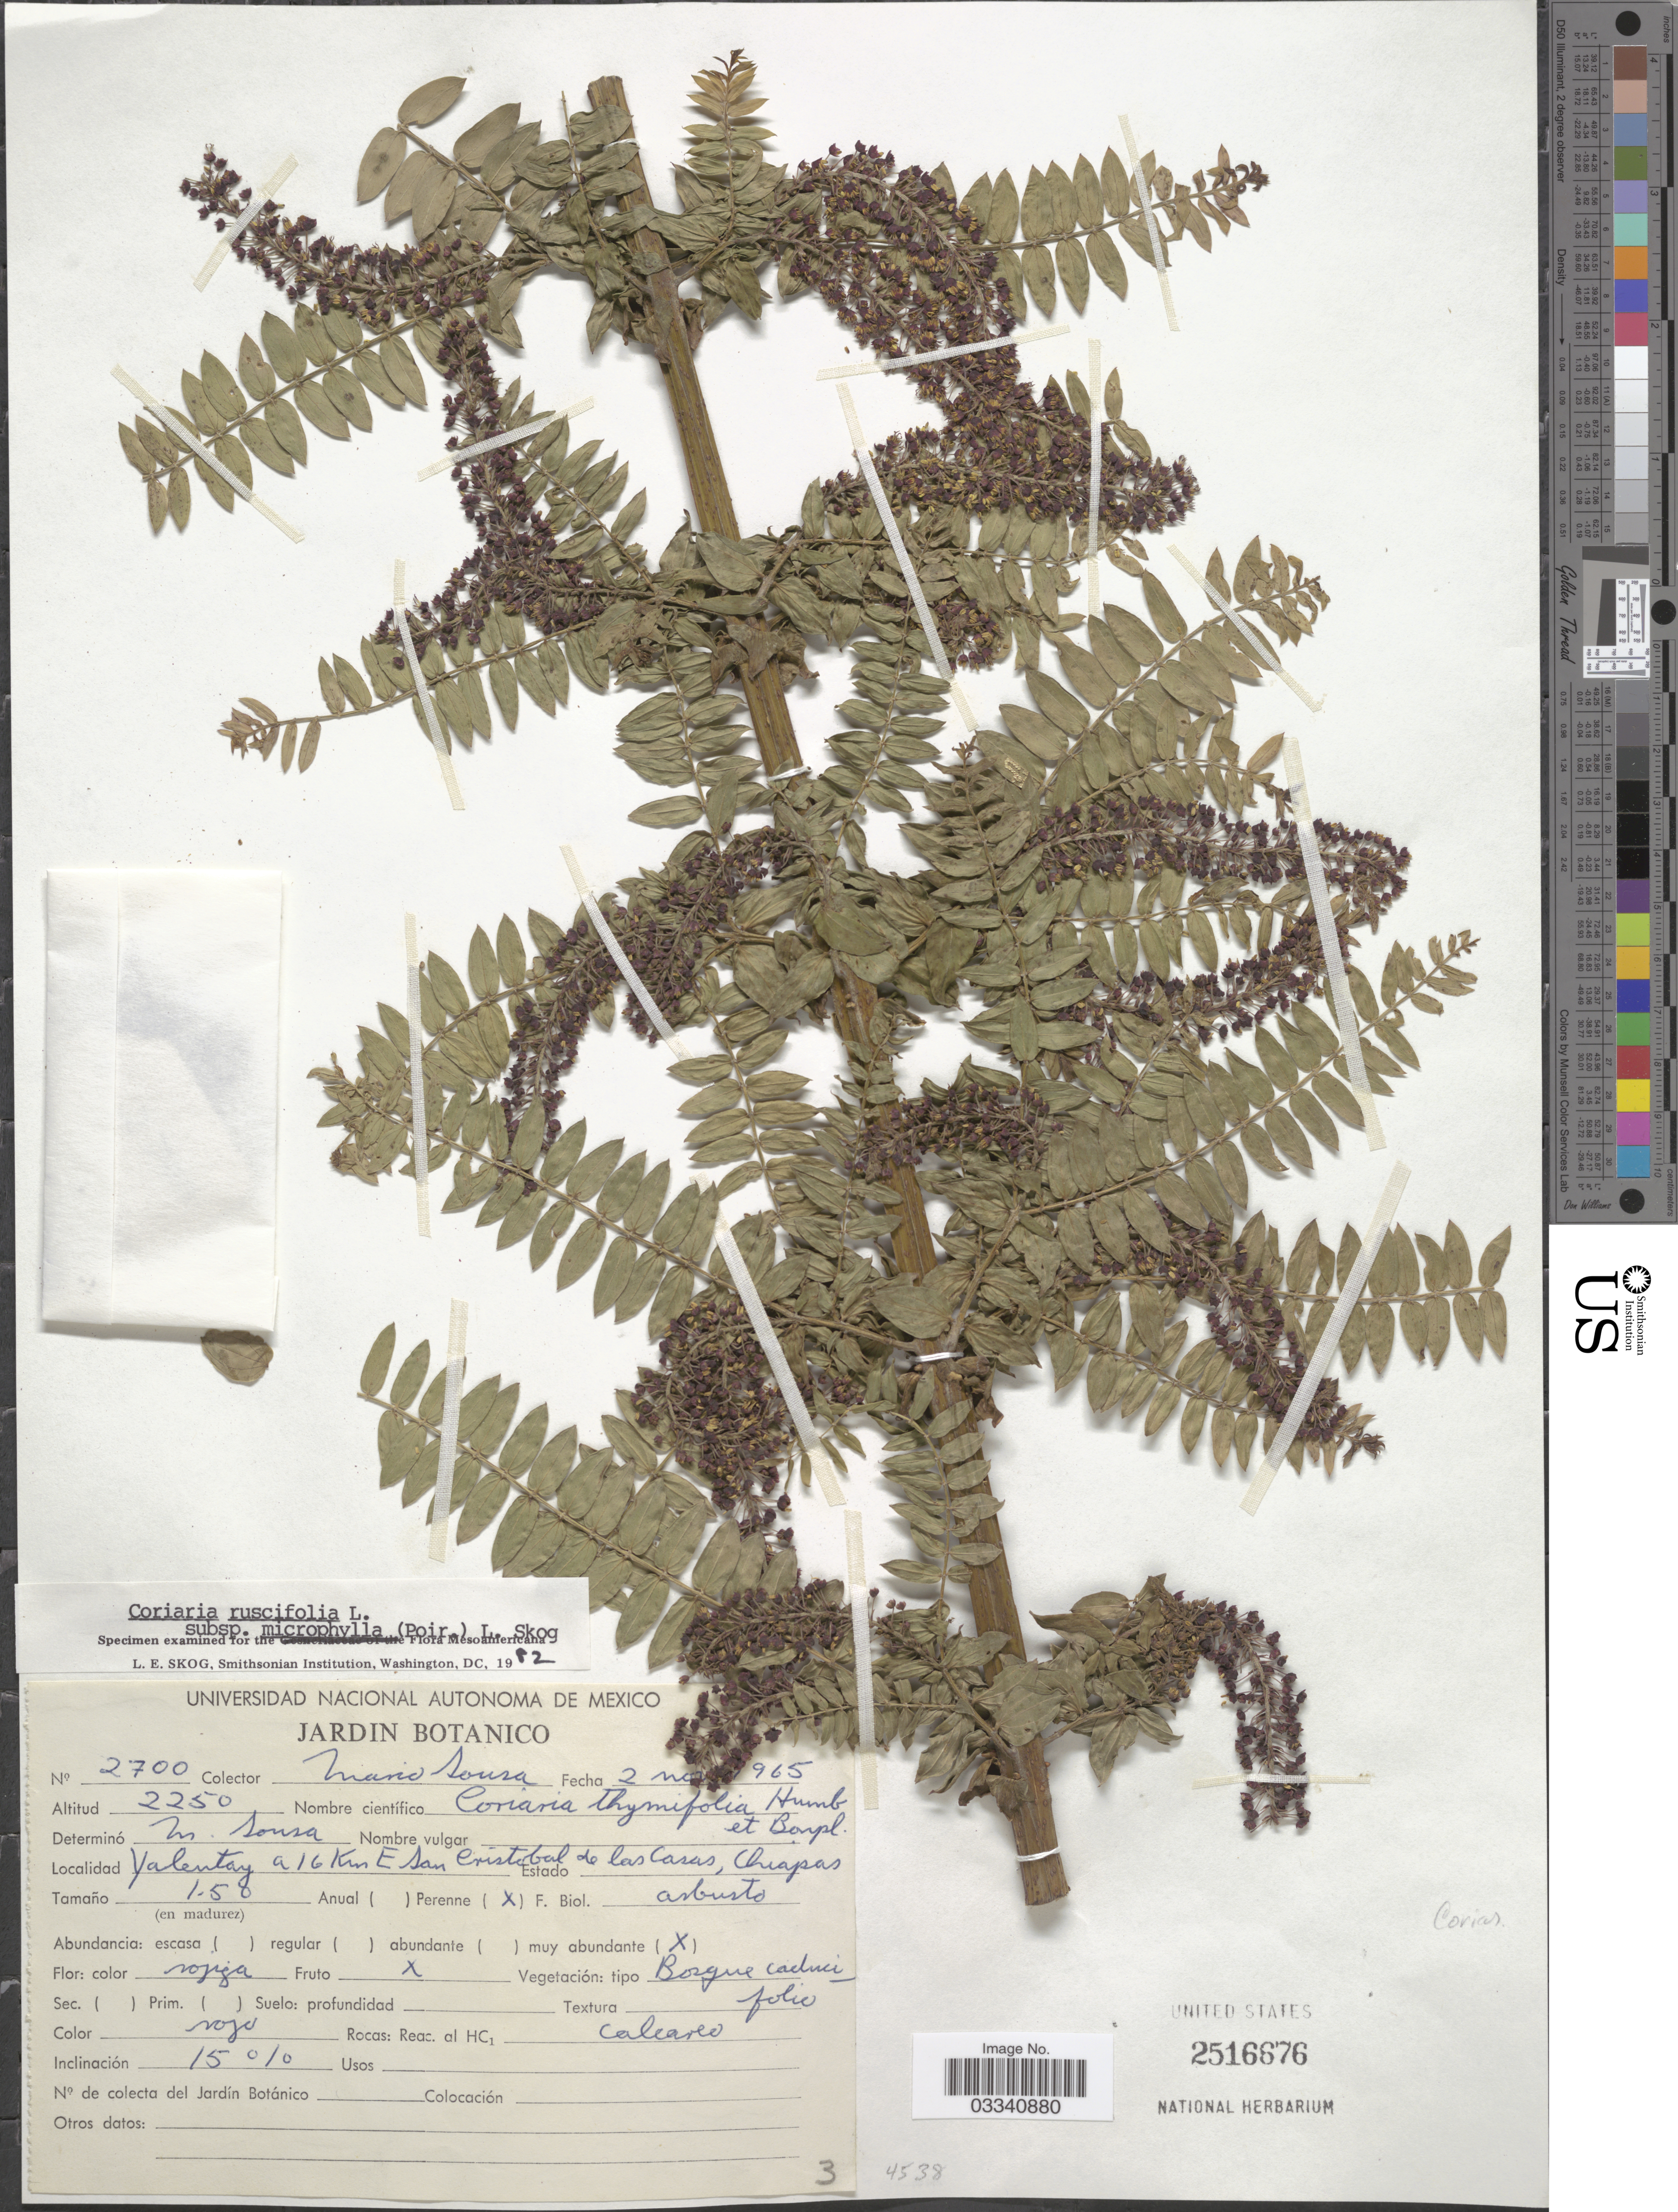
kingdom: Plantae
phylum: Tracheophyta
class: Magnoliopsida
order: Cucurbitales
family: Coriariaceae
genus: Coriaria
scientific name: Coriaria ruscifolia subsp. microphylla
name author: (Poir.) L.E. Skog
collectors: M. Souza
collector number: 2700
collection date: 1965-11-02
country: Mexico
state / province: Chiapas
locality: Yalentay a 16 Km E san Cristobal de las Casas.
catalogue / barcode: US 2516676